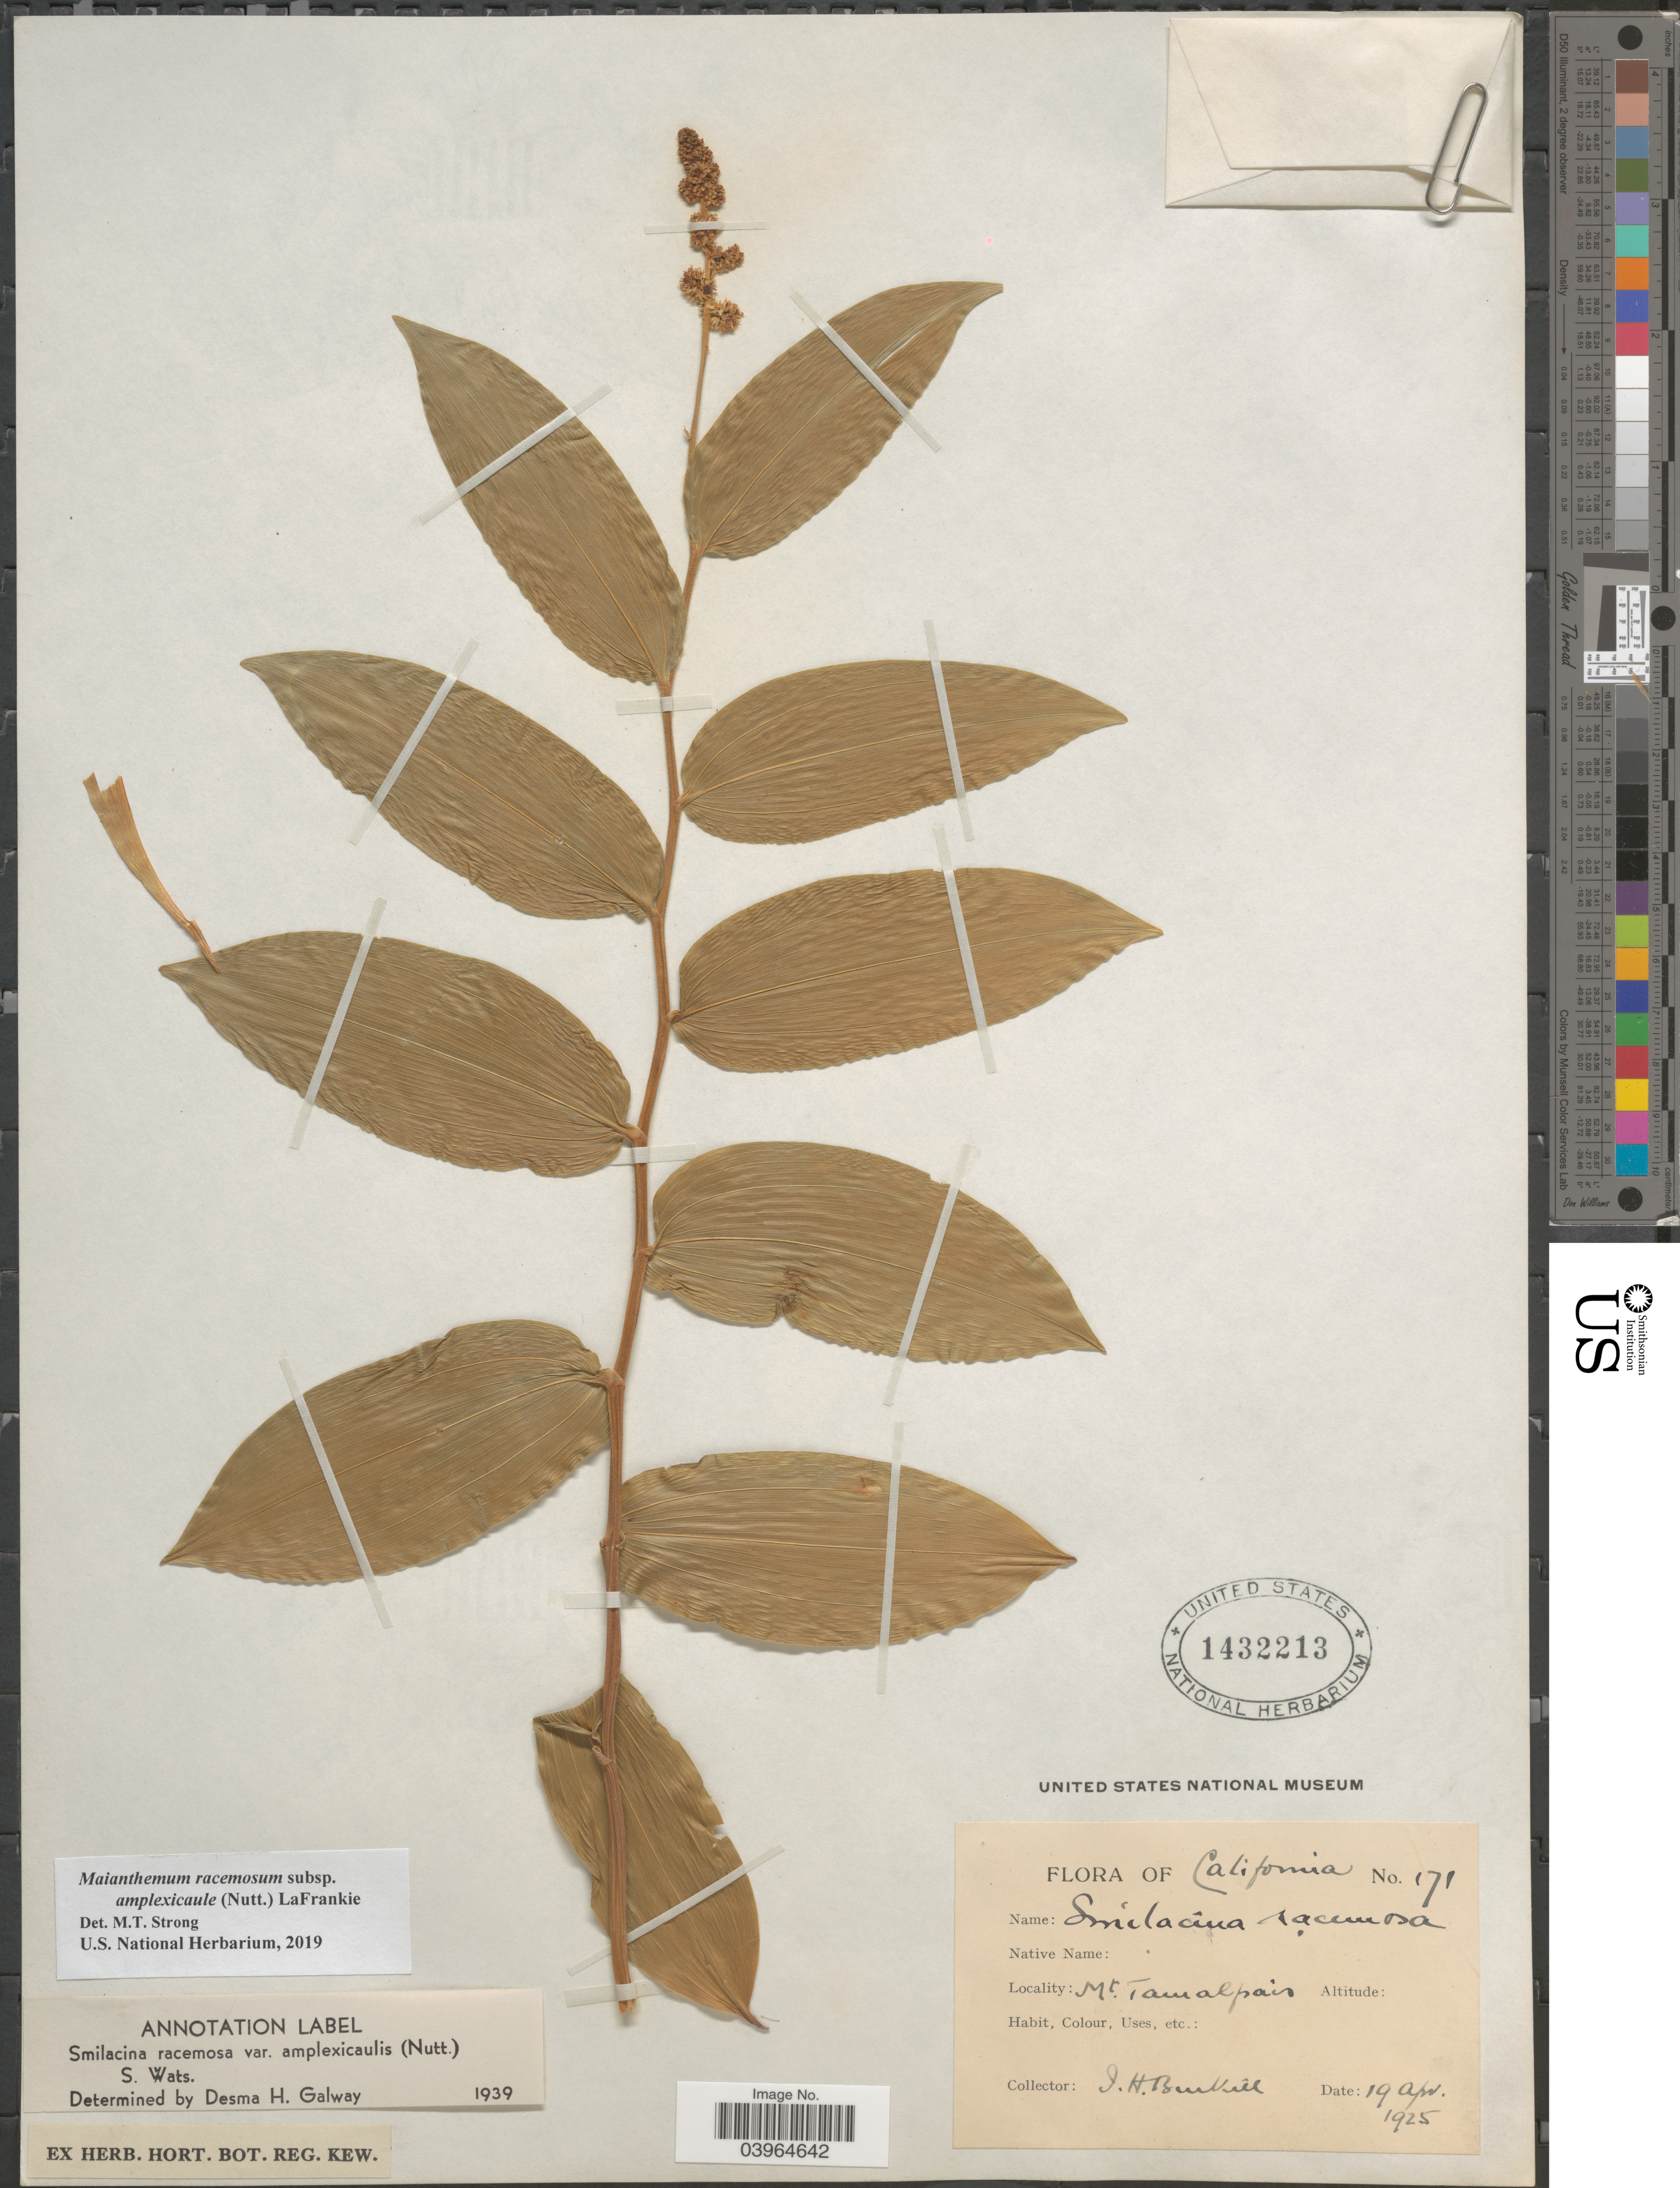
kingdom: Plantae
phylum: Tracheophyta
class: Liliopsida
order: Asparagales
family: Asparagaceae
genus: Maianthemum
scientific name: Maianthemum racemosum subsp. amplexicaule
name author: (Nutt.) LaFrankie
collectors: J. Burkill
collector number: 171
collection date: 1925-04-19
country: United States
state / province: California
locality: Mt. Tamalpais.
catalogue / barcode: US 1432213